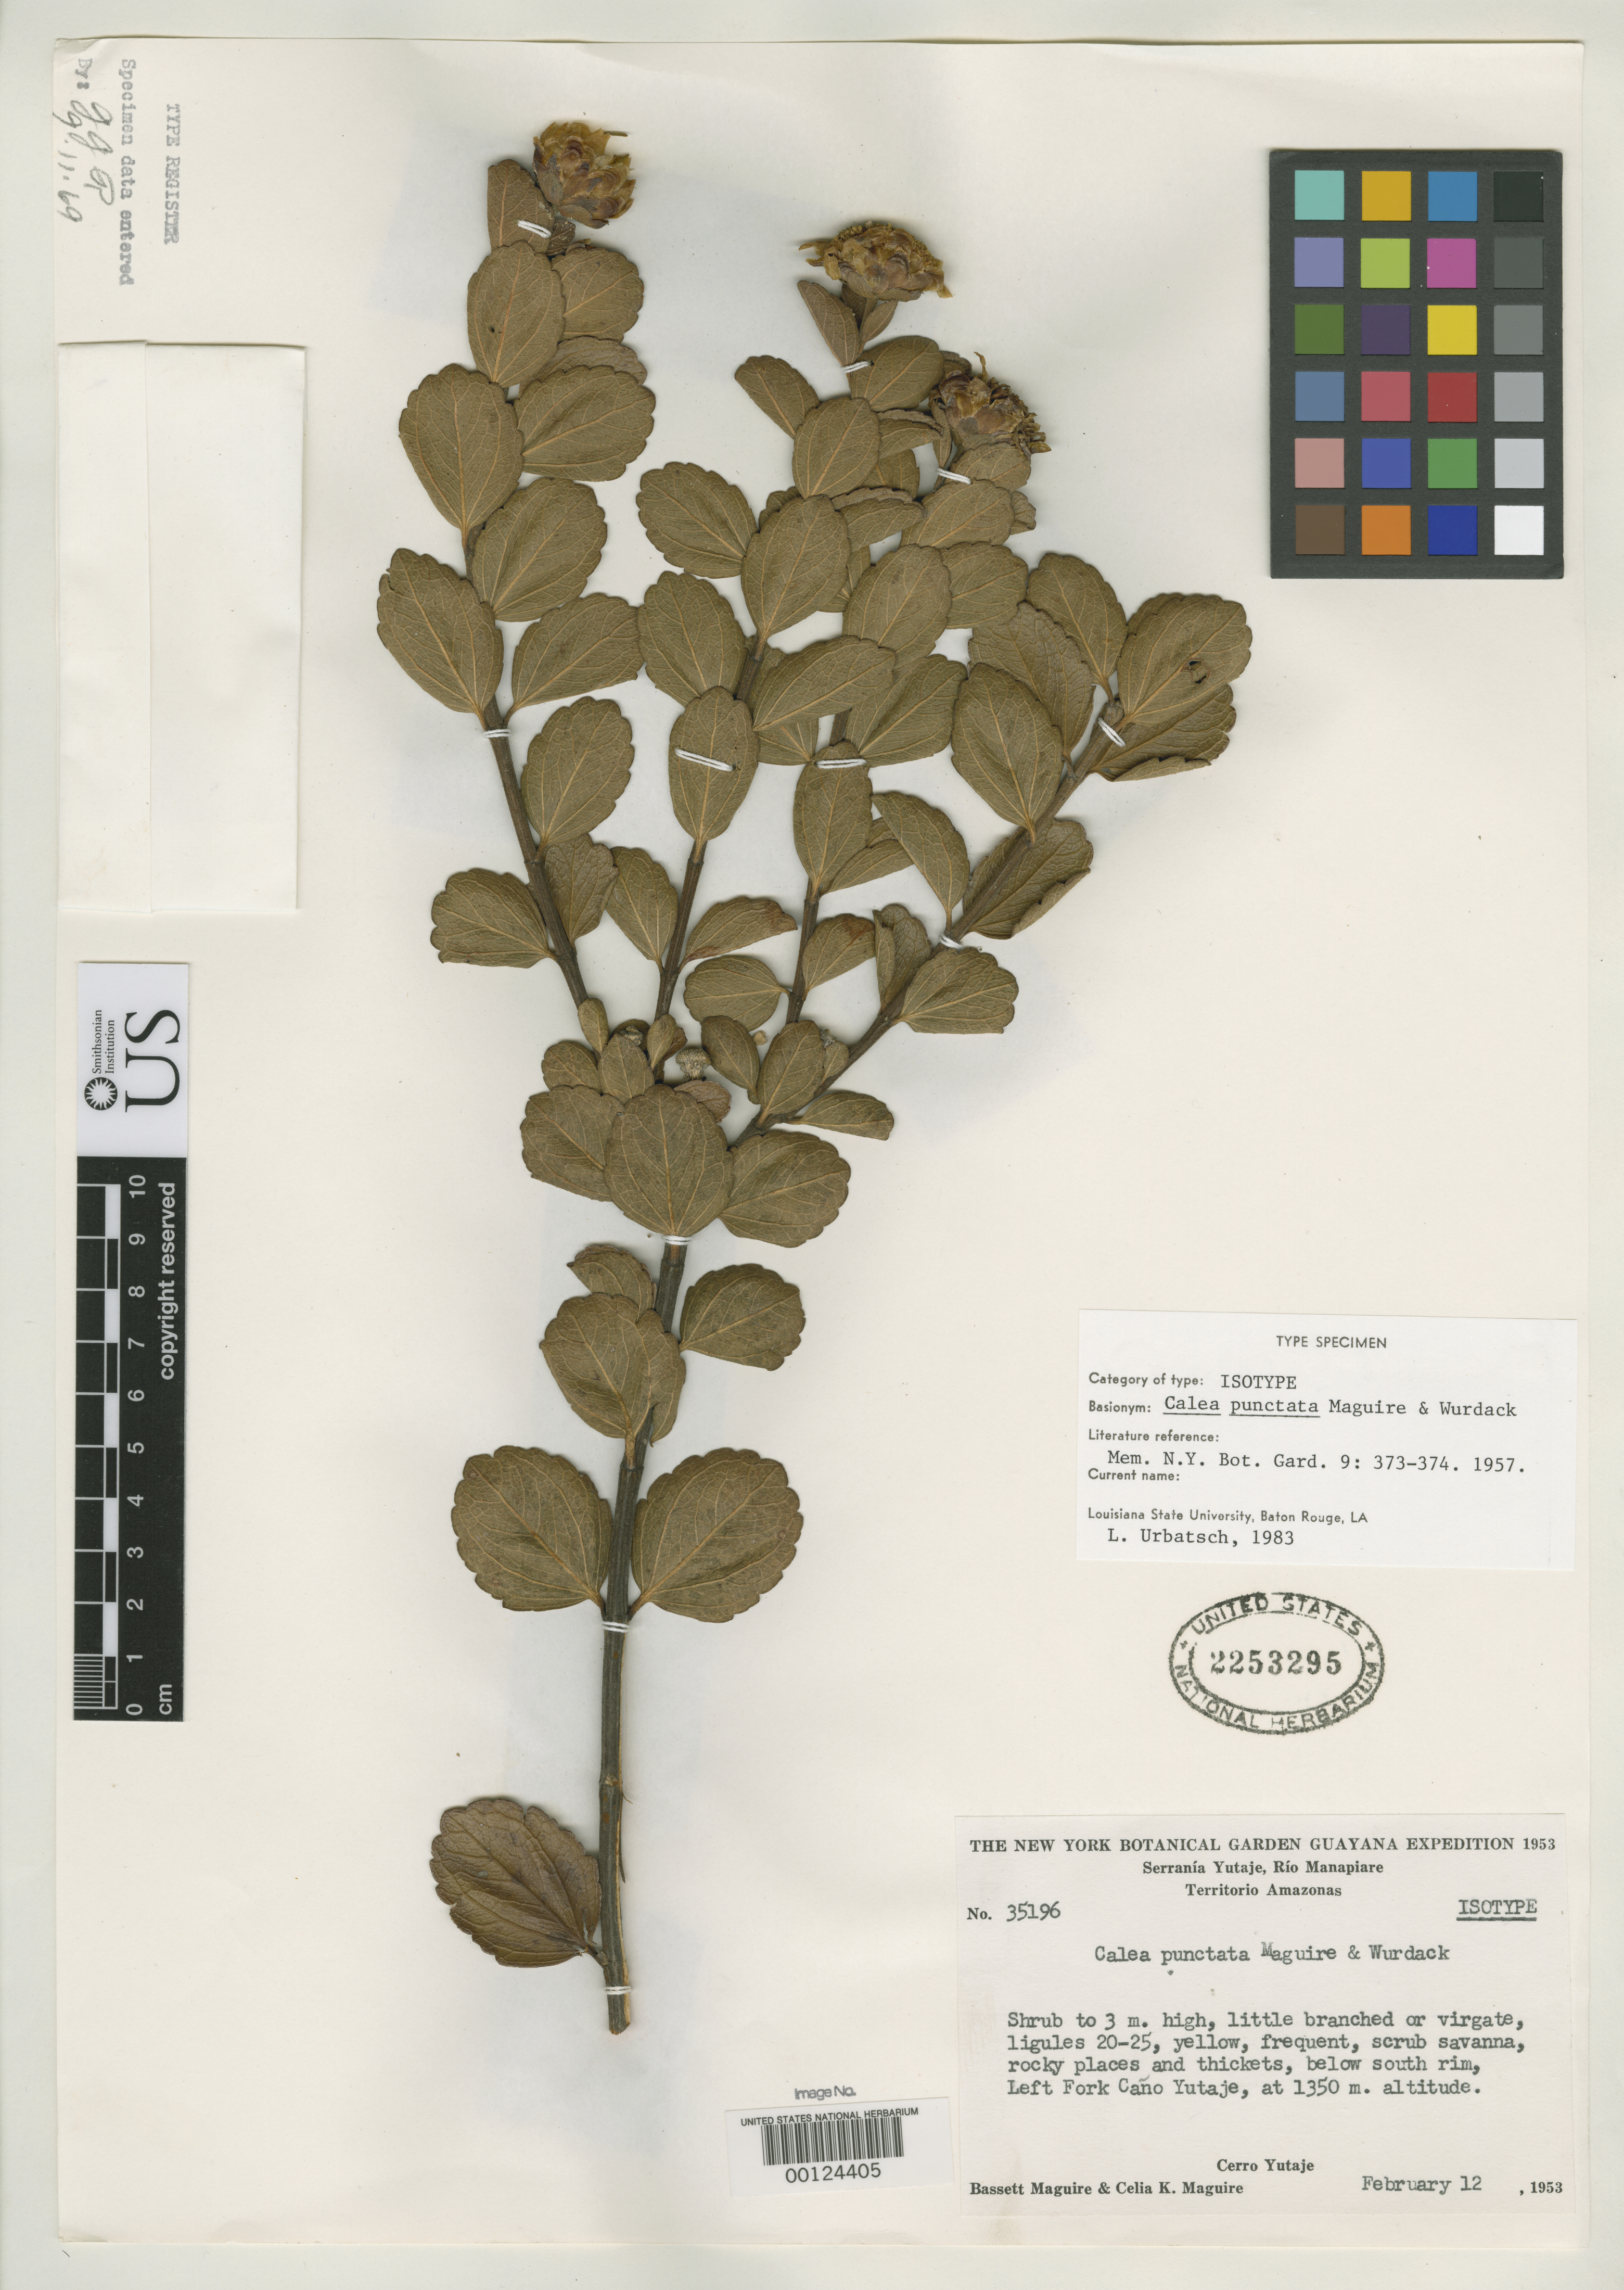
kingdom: Plantae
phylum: Tracheophyta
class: Magnoliopsida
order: Asterales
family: Asteraceae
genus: Calea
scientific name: Calea punctata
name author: Maguire & Wurdack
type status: Isotype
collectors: B. Maguire & C. K. Maguire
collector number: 35196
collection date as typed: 12 Feb 1953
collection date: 1953-02-12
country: Venezuela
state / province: Amazonas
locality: Cano Yutage.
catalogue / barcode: US 2253295